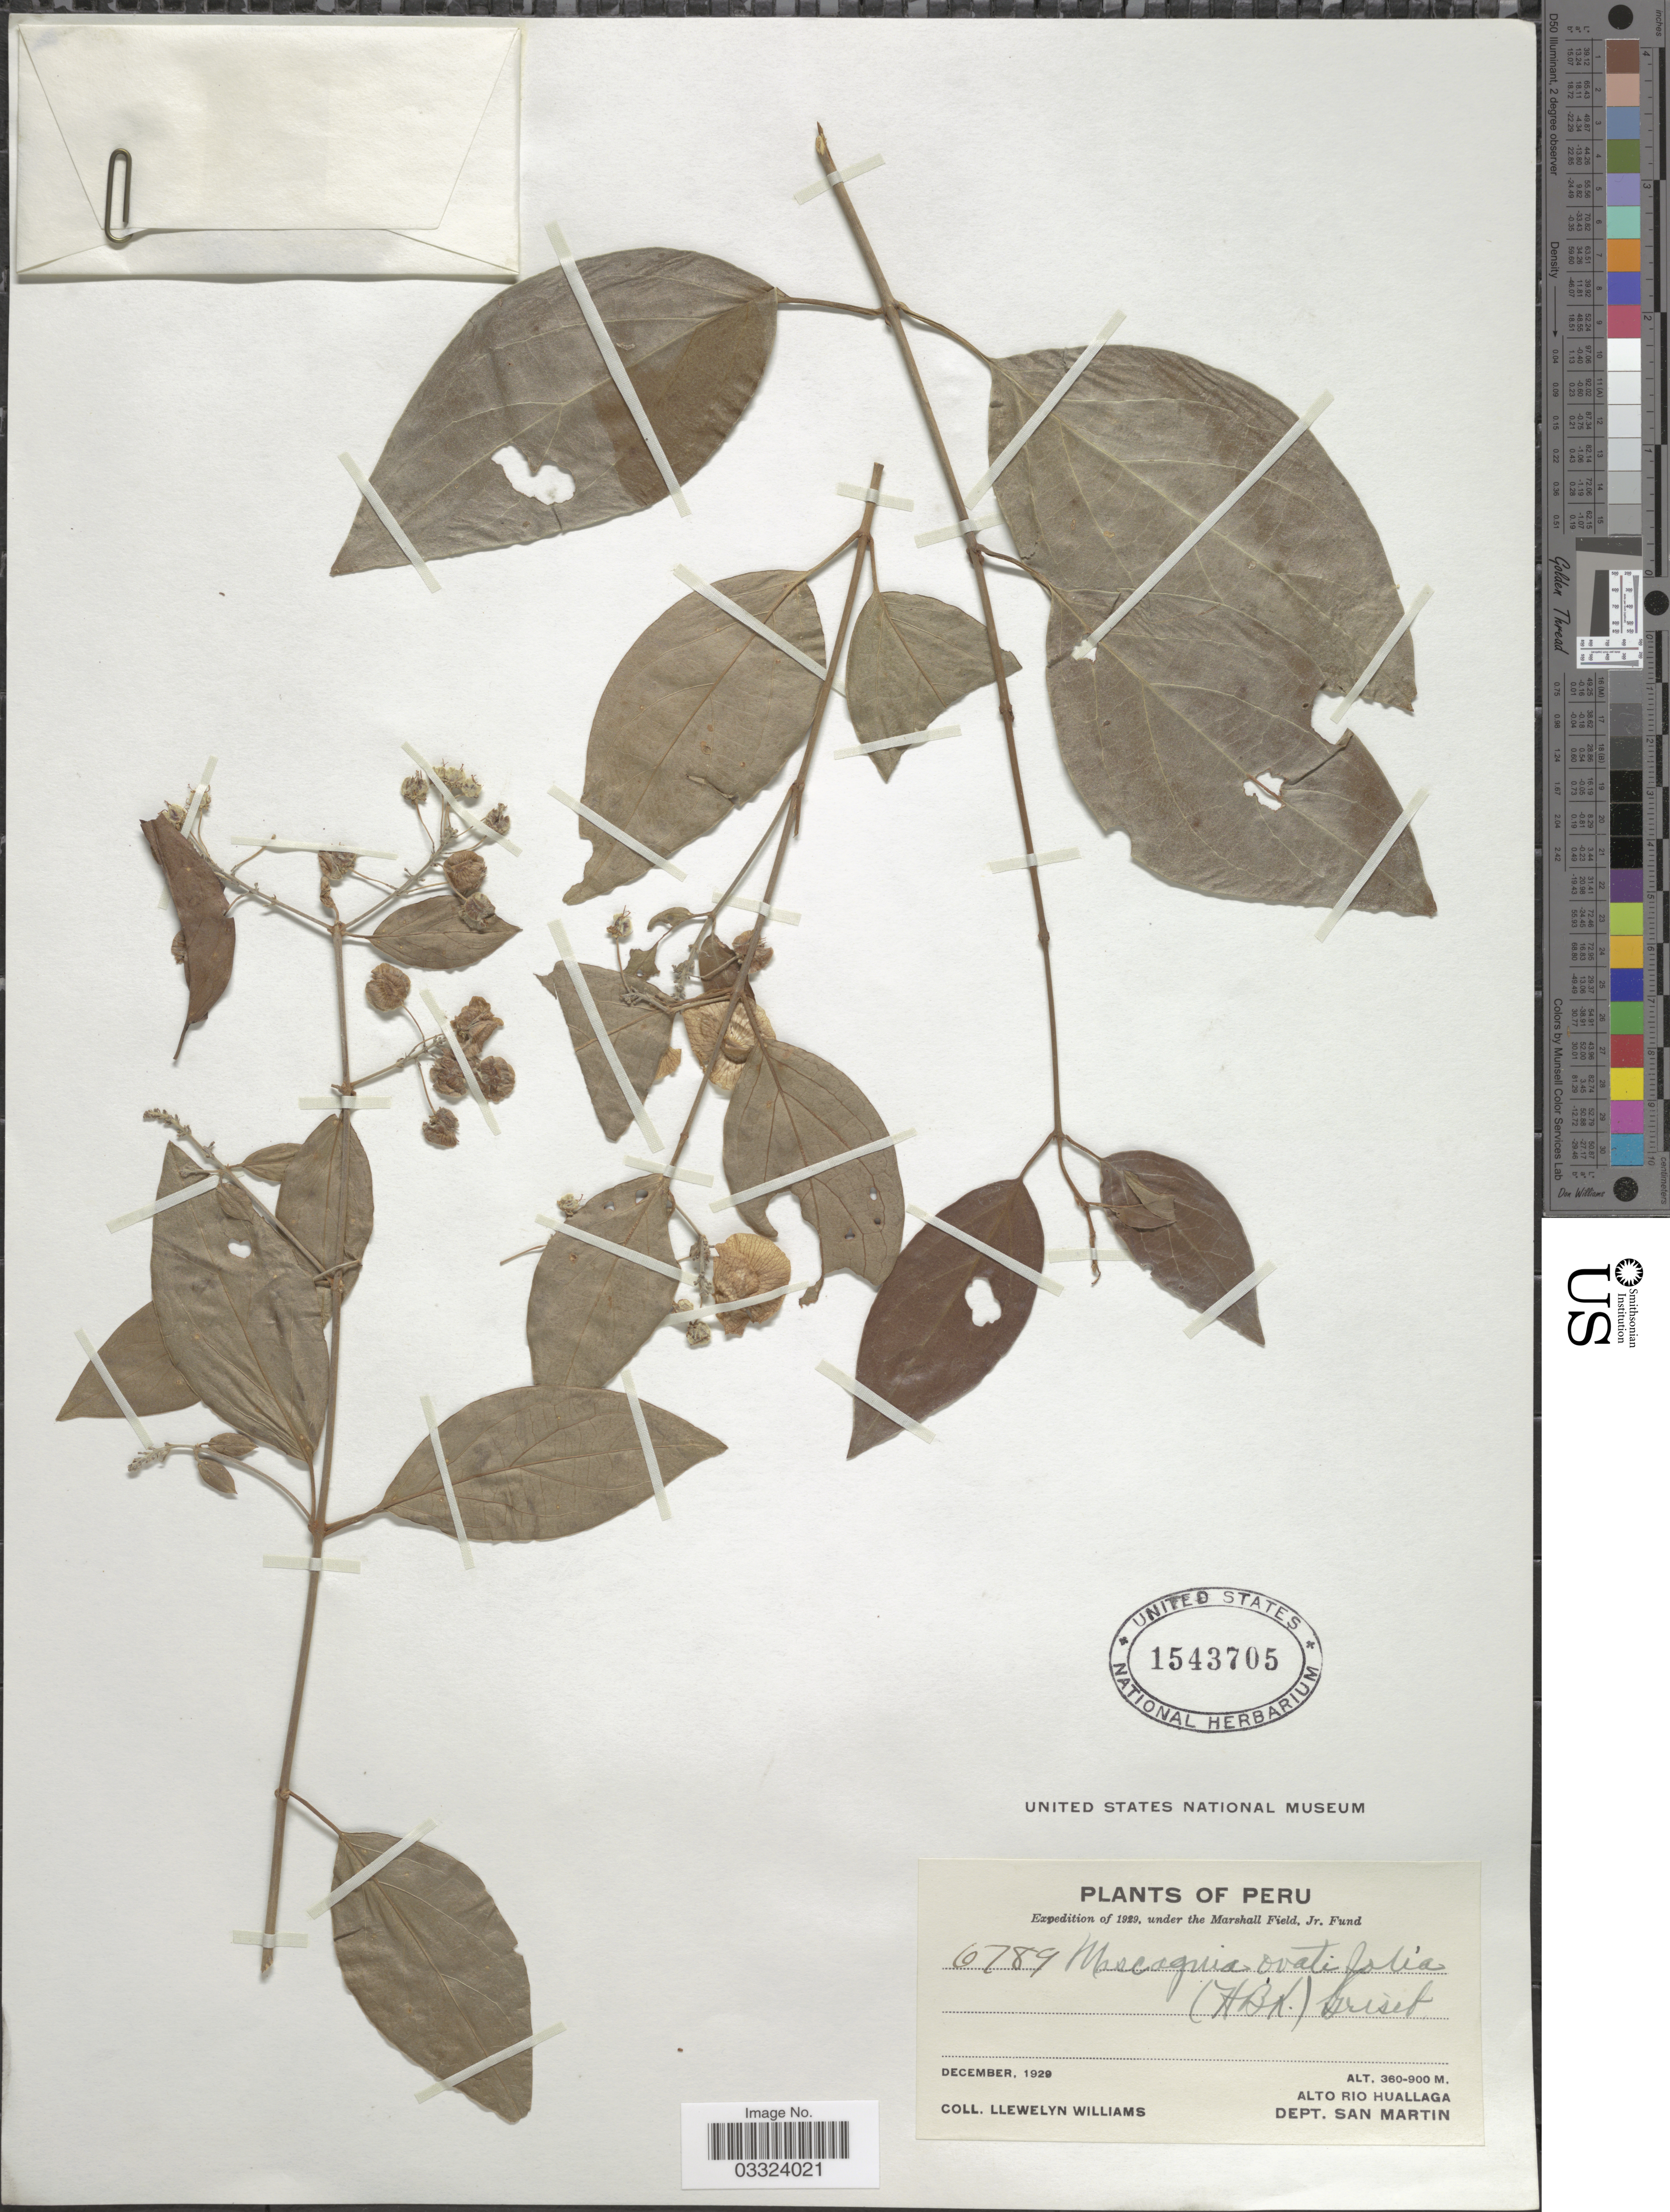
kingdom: Plantae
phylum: Tracheophyta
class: Magnoliopsida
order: Malpighiales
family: Malpighiaceae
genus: Mascagnia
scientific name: Mascagnia ovatifolia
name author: (Kunth) Griseb.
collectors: Ll. Williams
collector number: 6789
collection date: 1929-12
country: Peru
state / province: San Martín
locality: Alto Rio Huallaga, Dept. San Martin.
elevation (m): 360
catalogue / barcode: US 1543705